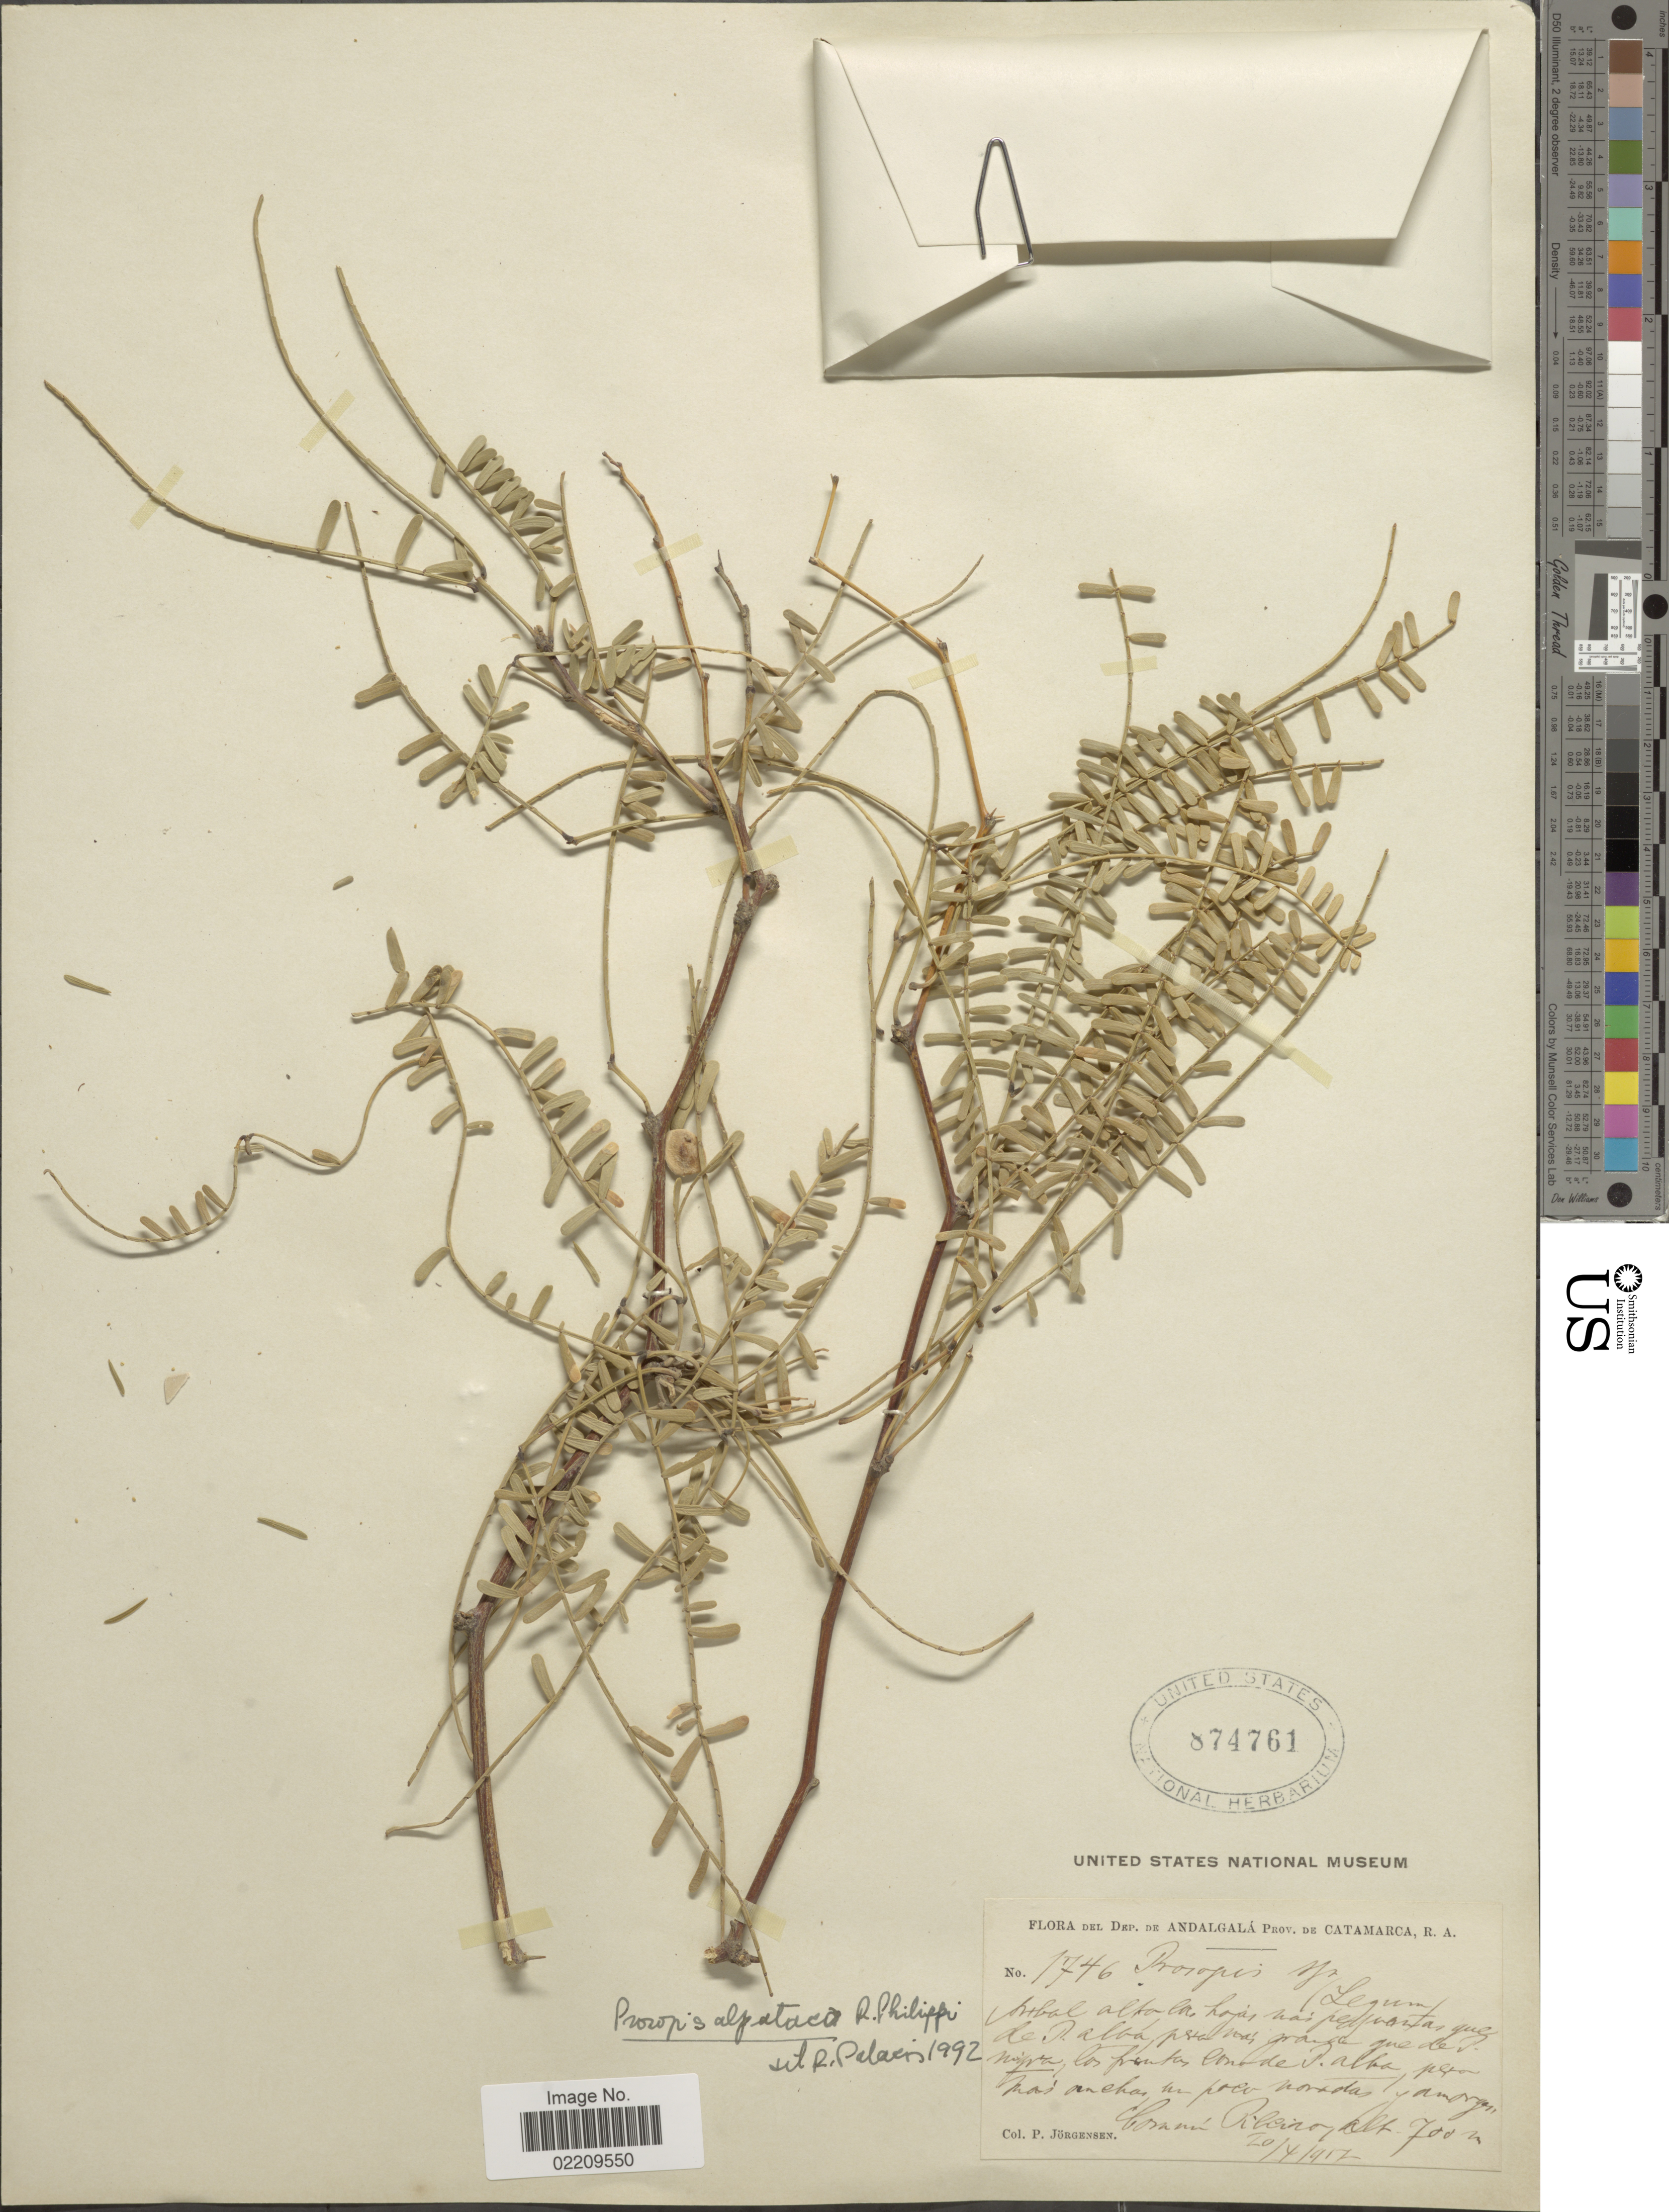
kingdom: Plantae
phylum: Tracheophyta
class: Magnoliopsida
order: Fabales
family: Fabaceae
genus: Neltuma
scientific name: Neltuma alpataco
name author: (Phil.) C. E. Hughes & G.P. Lewis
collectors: P. Jörgensen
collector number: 1746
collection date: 1917-04-20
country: Argentina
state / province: Catamarca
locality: Dep. de Andalgala. Prov. de Catamarca, R. A.. Comun Pilciao.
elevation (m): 700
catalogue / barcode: US 874761